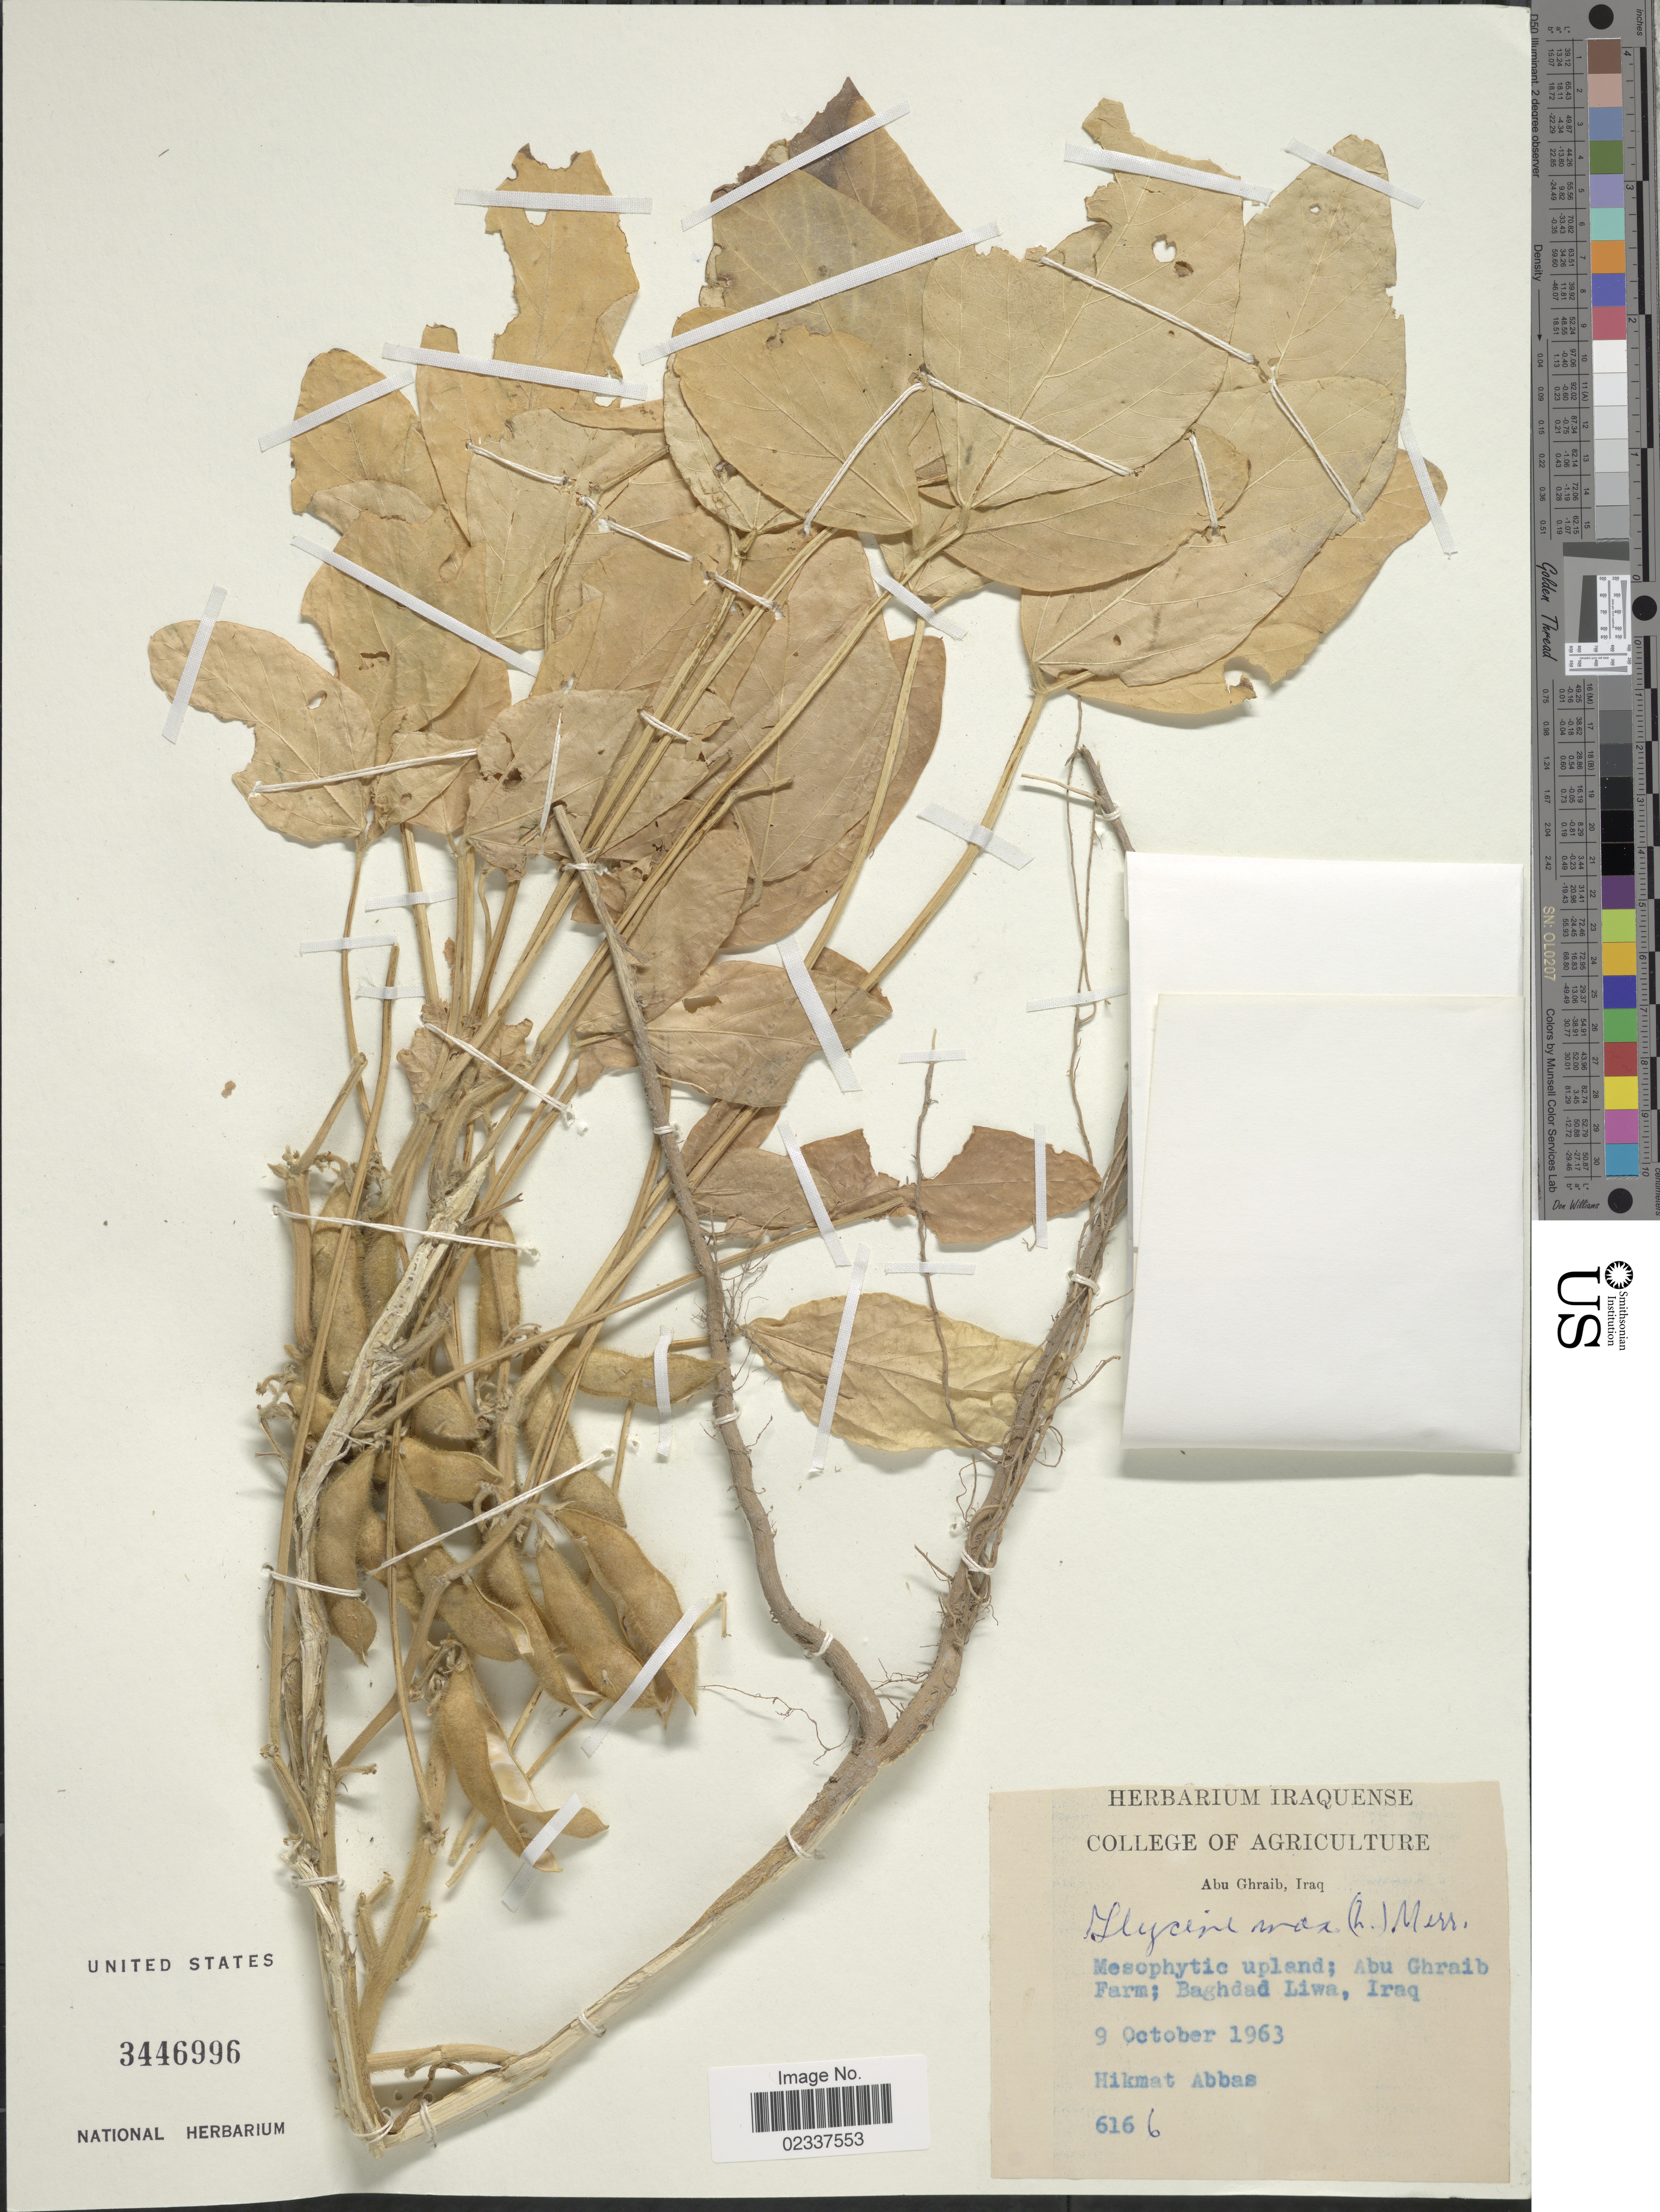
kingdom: Plantae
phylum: Tracheophyta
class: Magnoliopsida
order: Fabales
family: Fabaceae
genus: Glycine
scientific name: Glycine max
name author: (L.) Merr.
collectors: H. Abbas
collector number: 6166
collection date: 1963-10-09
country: Iraq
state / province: Baghdad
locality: Abu Ghraib Farm, Baghdad Liwa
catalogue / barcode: US 3446996